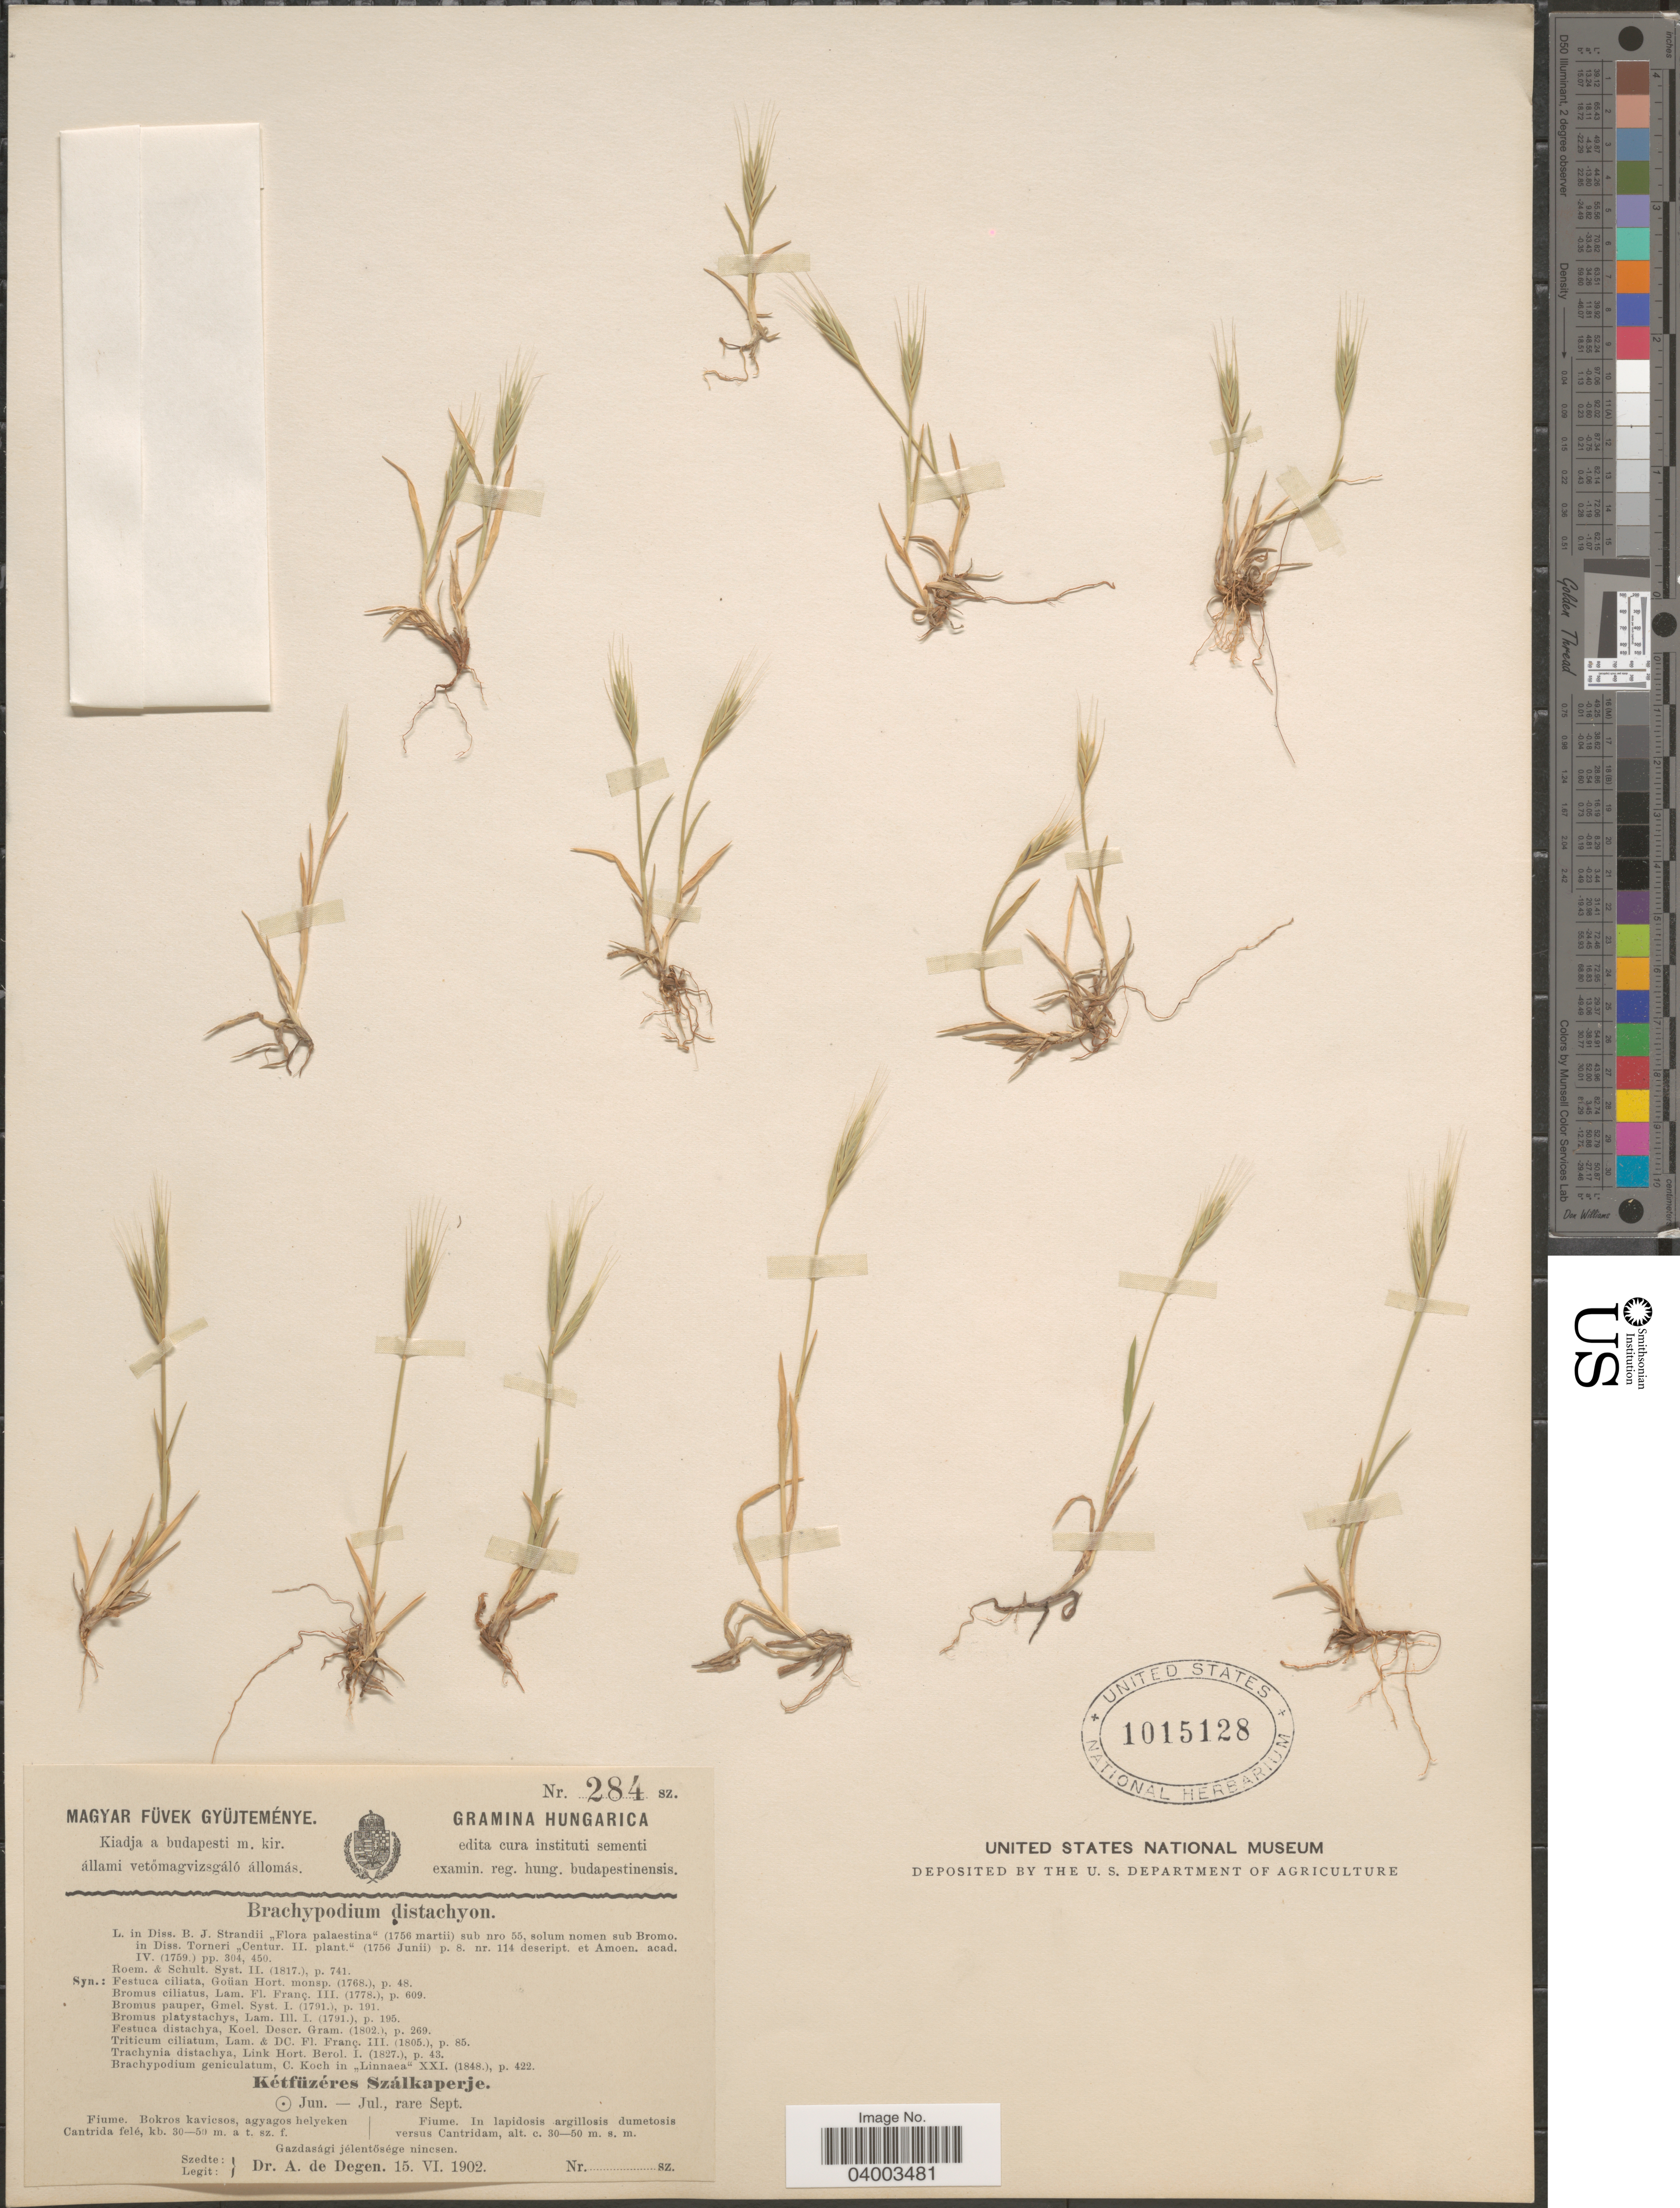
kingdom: Plantae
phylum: Tracheophyta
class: Liliopsida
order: Poales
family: Poaceae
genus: Brachypodium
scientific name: Brachypodium distachyon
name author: (L.) P. Beauv.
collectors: A. Degen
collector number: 284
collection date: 1902-06-15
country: Hungary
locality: Fiume. In lapidosis argillosis dumetosis versus Cantridam.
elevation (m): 30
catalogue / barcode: US 1015128